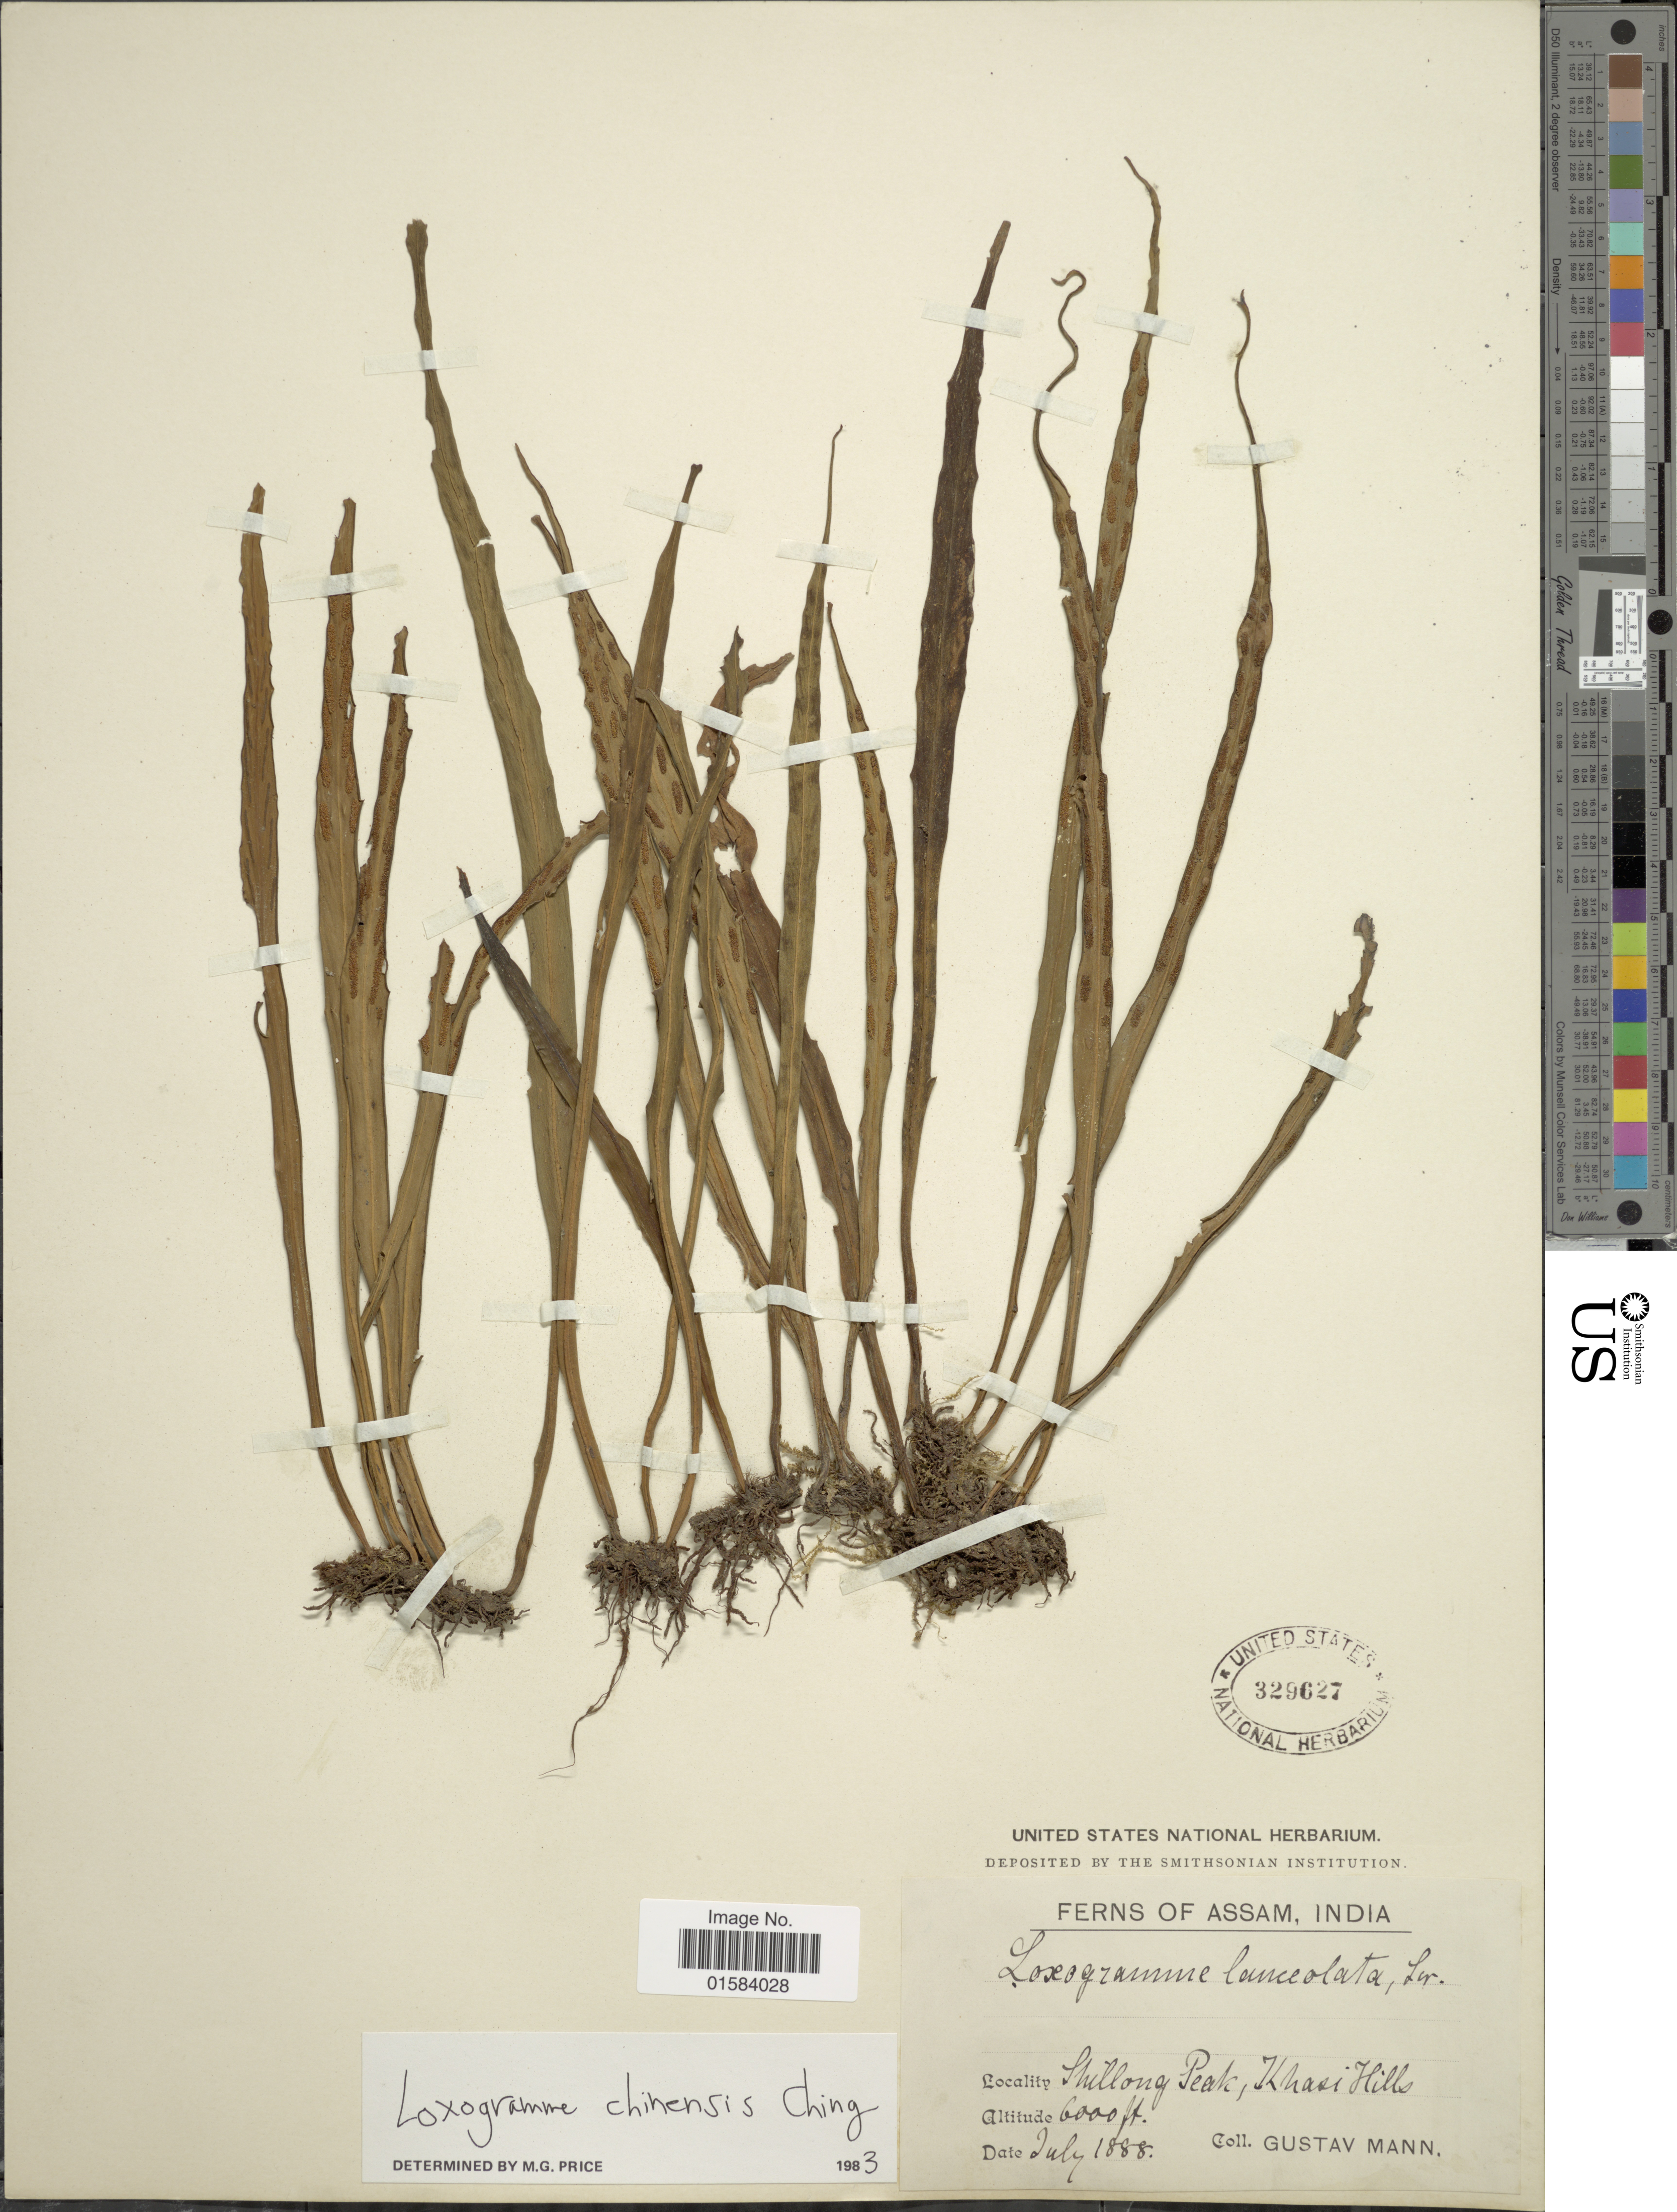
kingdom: Plantae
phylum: Tracheophyta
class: Polypodiopsida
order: Polypodiales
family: Polypodiaceae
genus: Loxogramme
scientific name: Loxogramme chinensis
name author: Ching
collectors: G. Mann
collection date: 1888-07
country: India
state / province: Meghalaya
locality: Shillong Peak, Khasi Hills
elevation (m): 1829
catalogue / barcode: US 329627